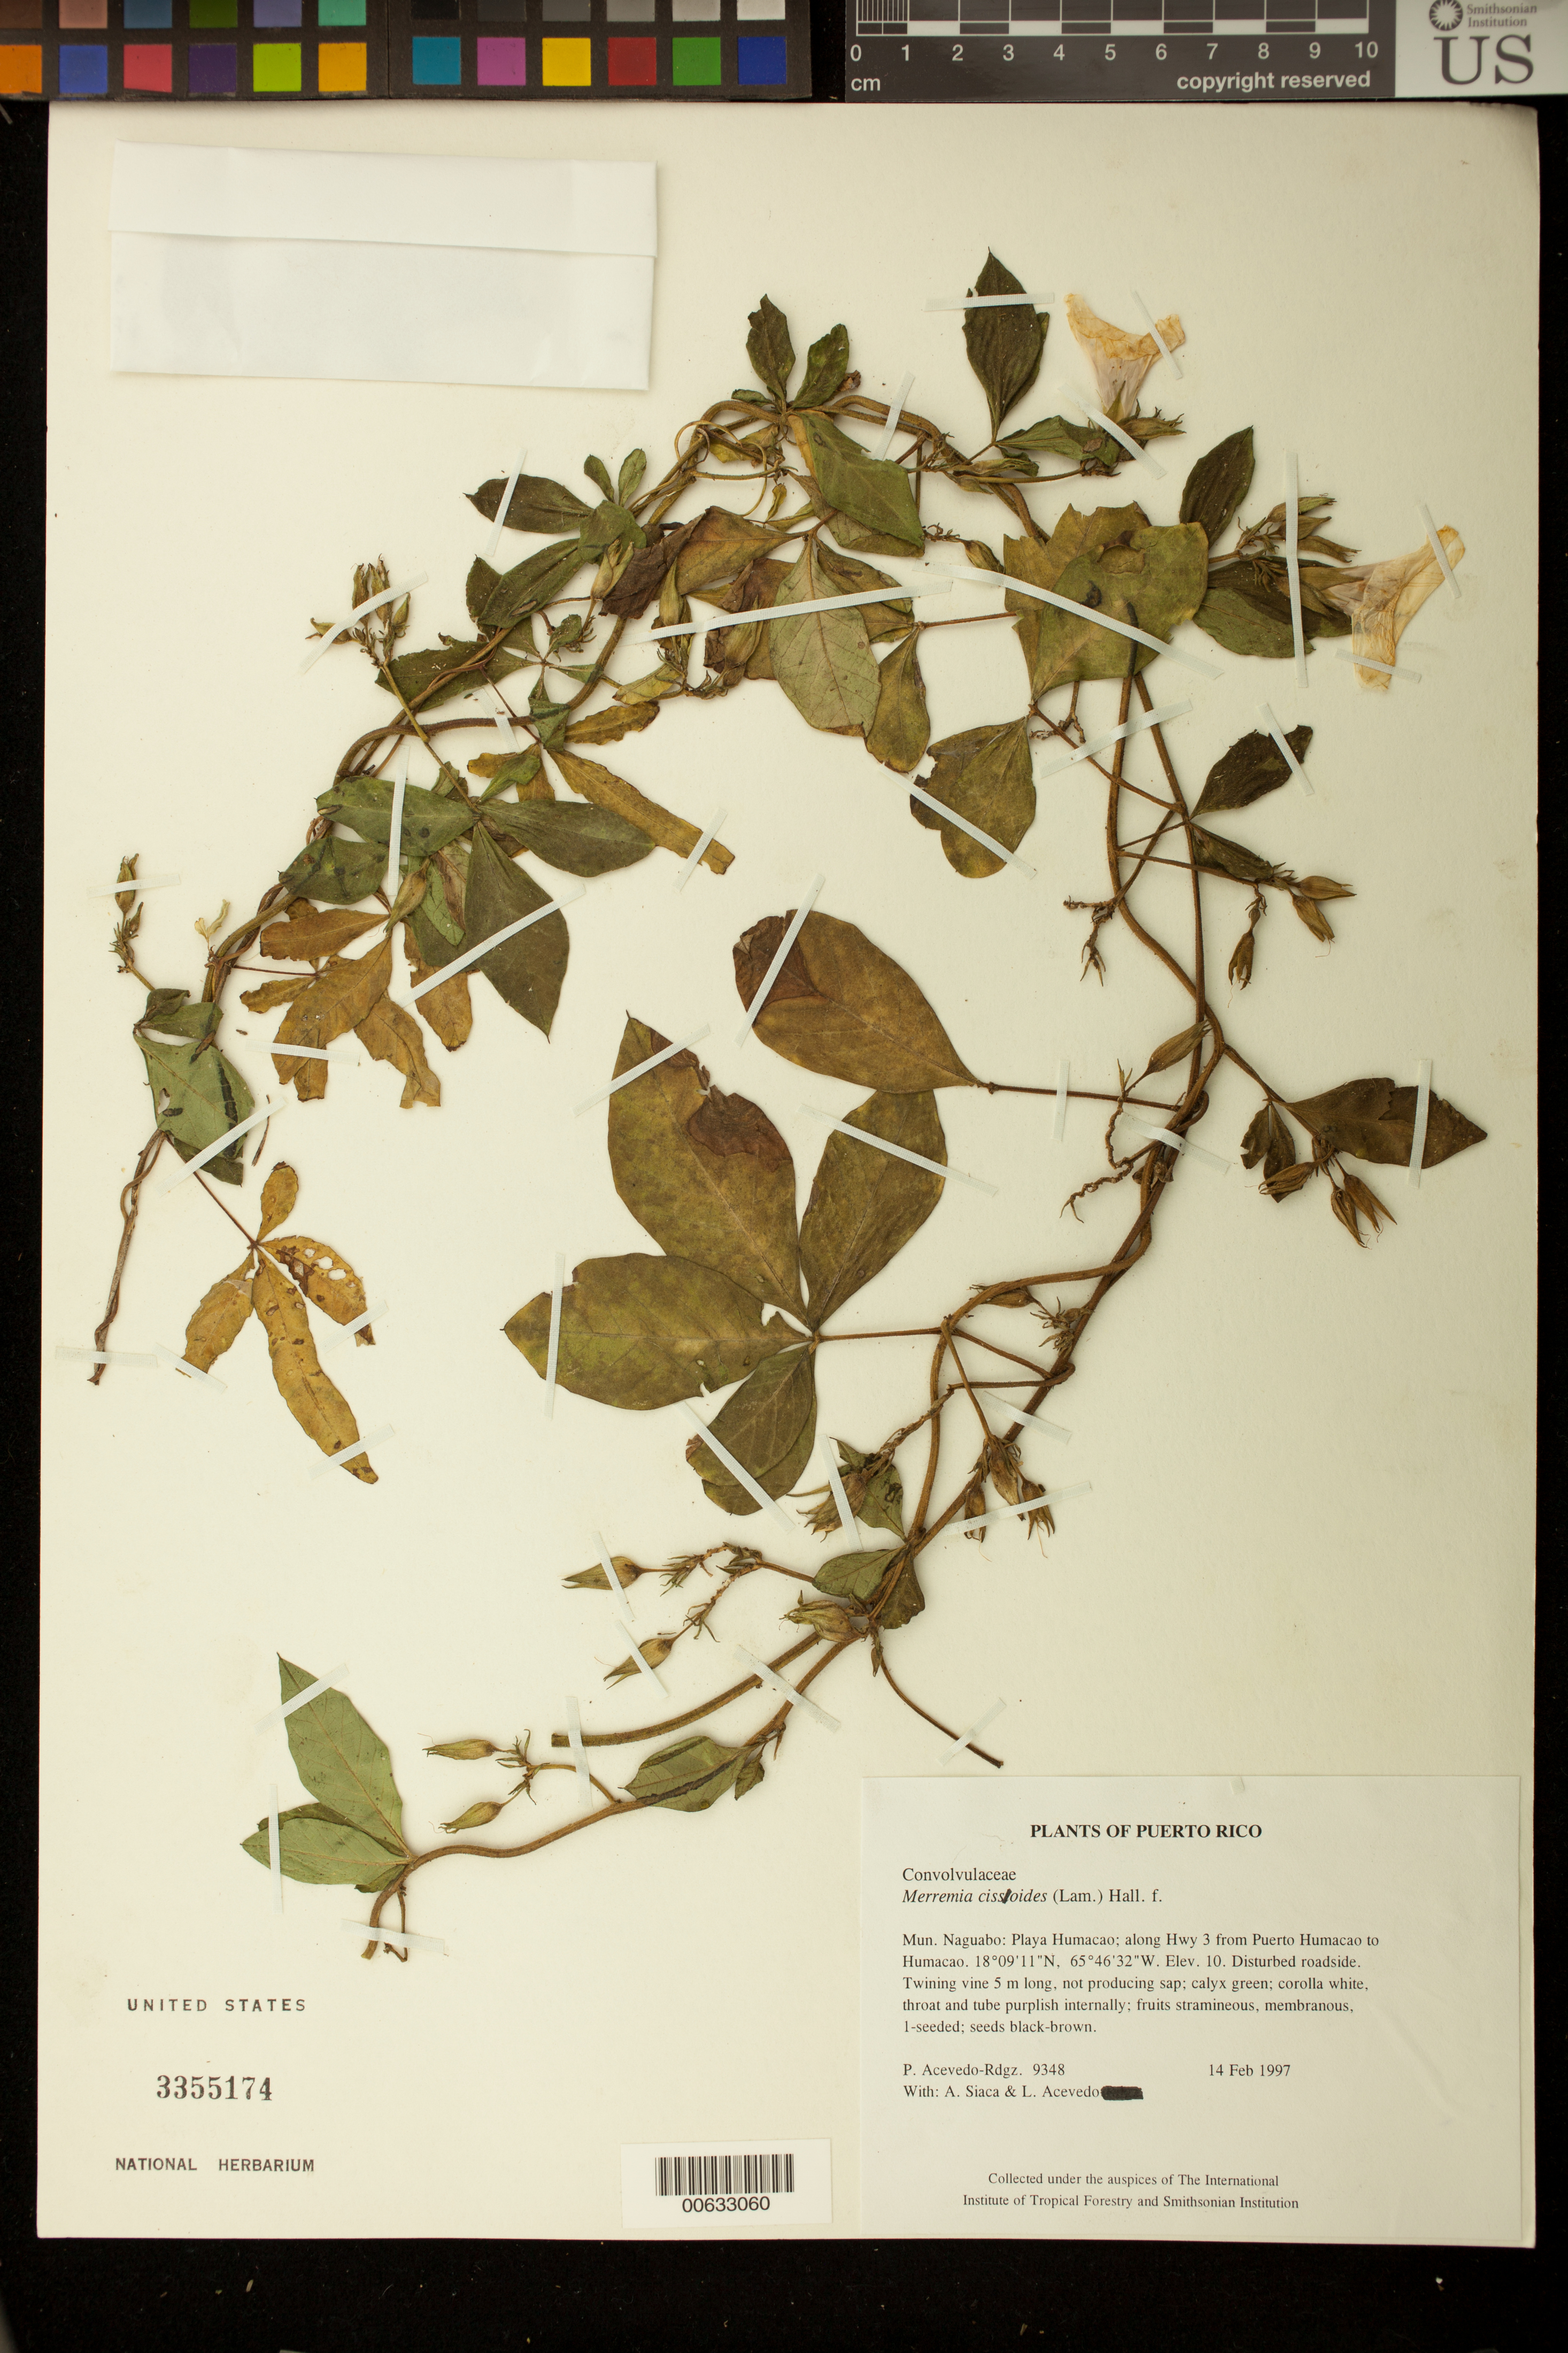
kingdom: Plantae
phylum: Tracheophyta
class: Magnoliopsida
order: Solanales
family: Convolvulaceae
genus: Distimake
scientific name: Distimake cissoides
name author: (Lam.) A. R. Simões & Staples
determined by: Strong, Mark T., (BOT), Smithsonian Institution - National Museum of Natural History (UNITED STATES)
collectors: P. Acevedo-Rodr., A. Siaca & L. Acevedo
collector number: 9348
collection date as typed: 14 Feb 1997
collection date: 1997-02-14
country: Puerto Rico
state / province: Naguabo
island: Puerto Rico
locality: Naguabo: Playa Humacao; along Hwy 3 from Puerto Humacao to Humacao.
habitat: Disturbed roadside.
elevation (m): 10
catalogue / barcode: US 3355174